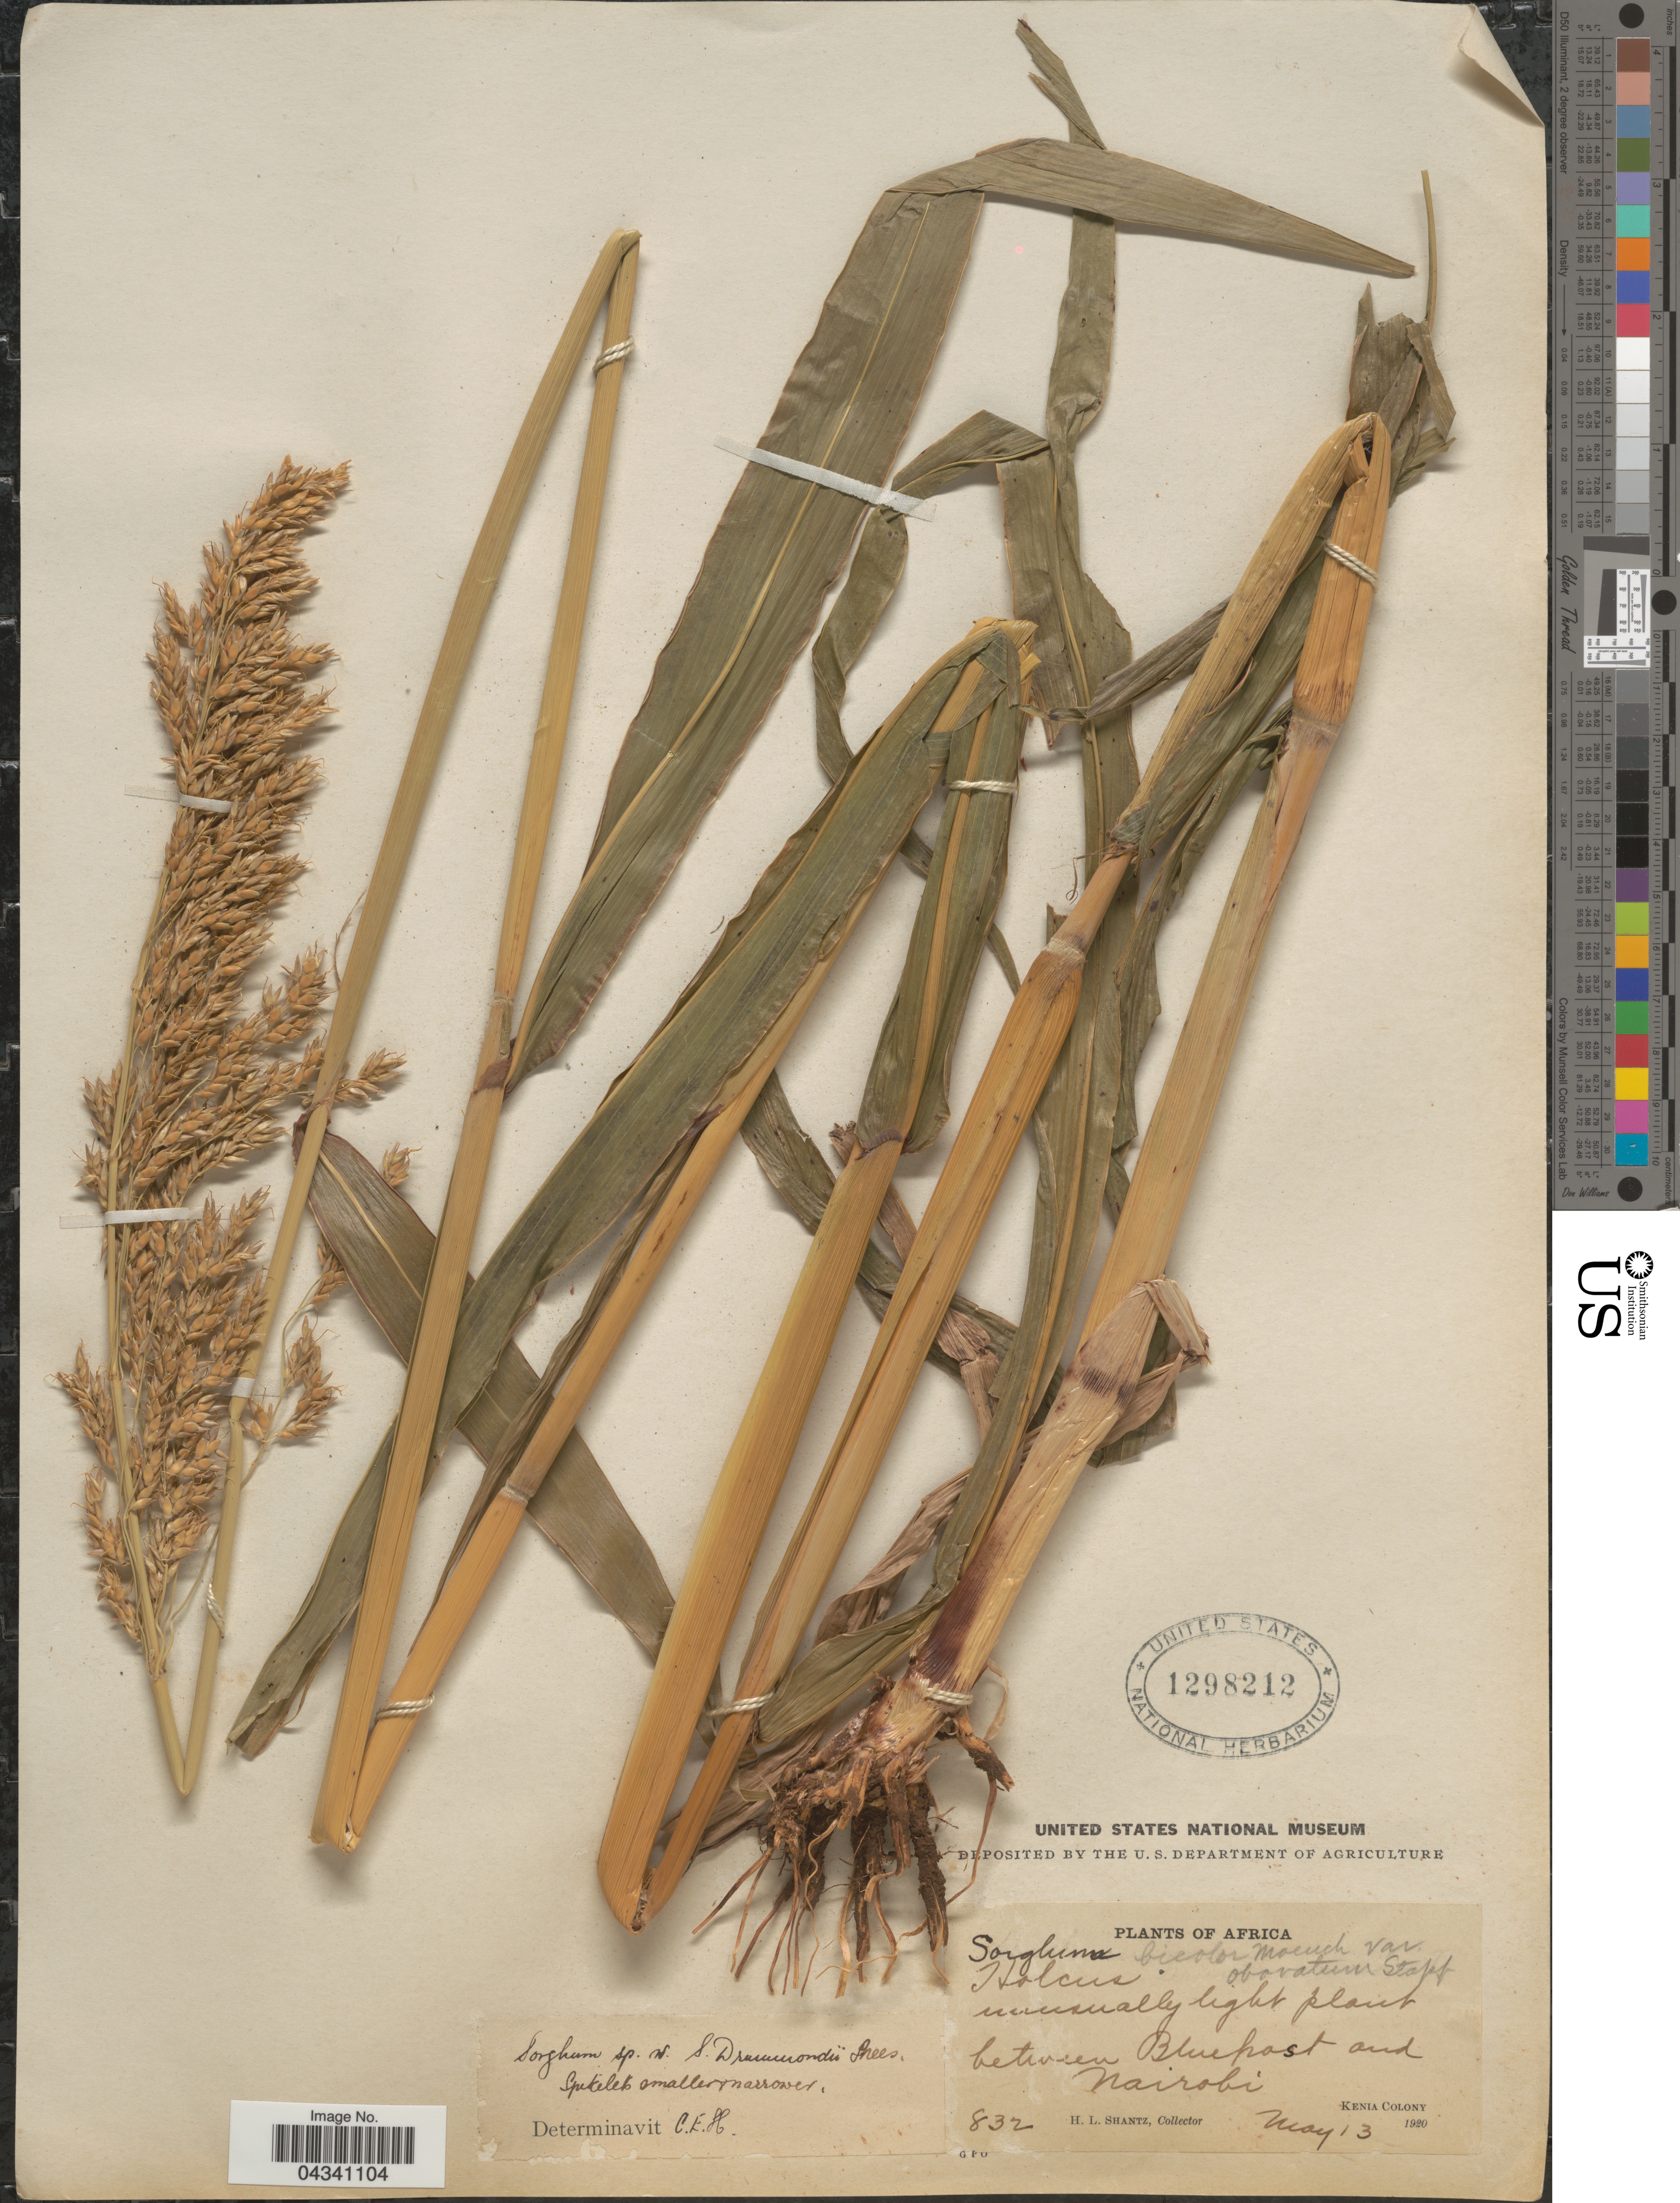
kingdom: Plantae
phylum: Tracheophyta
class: Liliopsida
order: Poales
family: Poaceae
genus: Sorghum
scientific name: Sorghum bicolor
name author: (L.) Moench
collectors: H. Shantz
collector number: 832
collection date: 1920-05-13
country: Kenya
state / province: Nairobi Area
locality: Between Bluepost and Nairobi. Kenia Colony.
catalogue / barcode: US 1298212